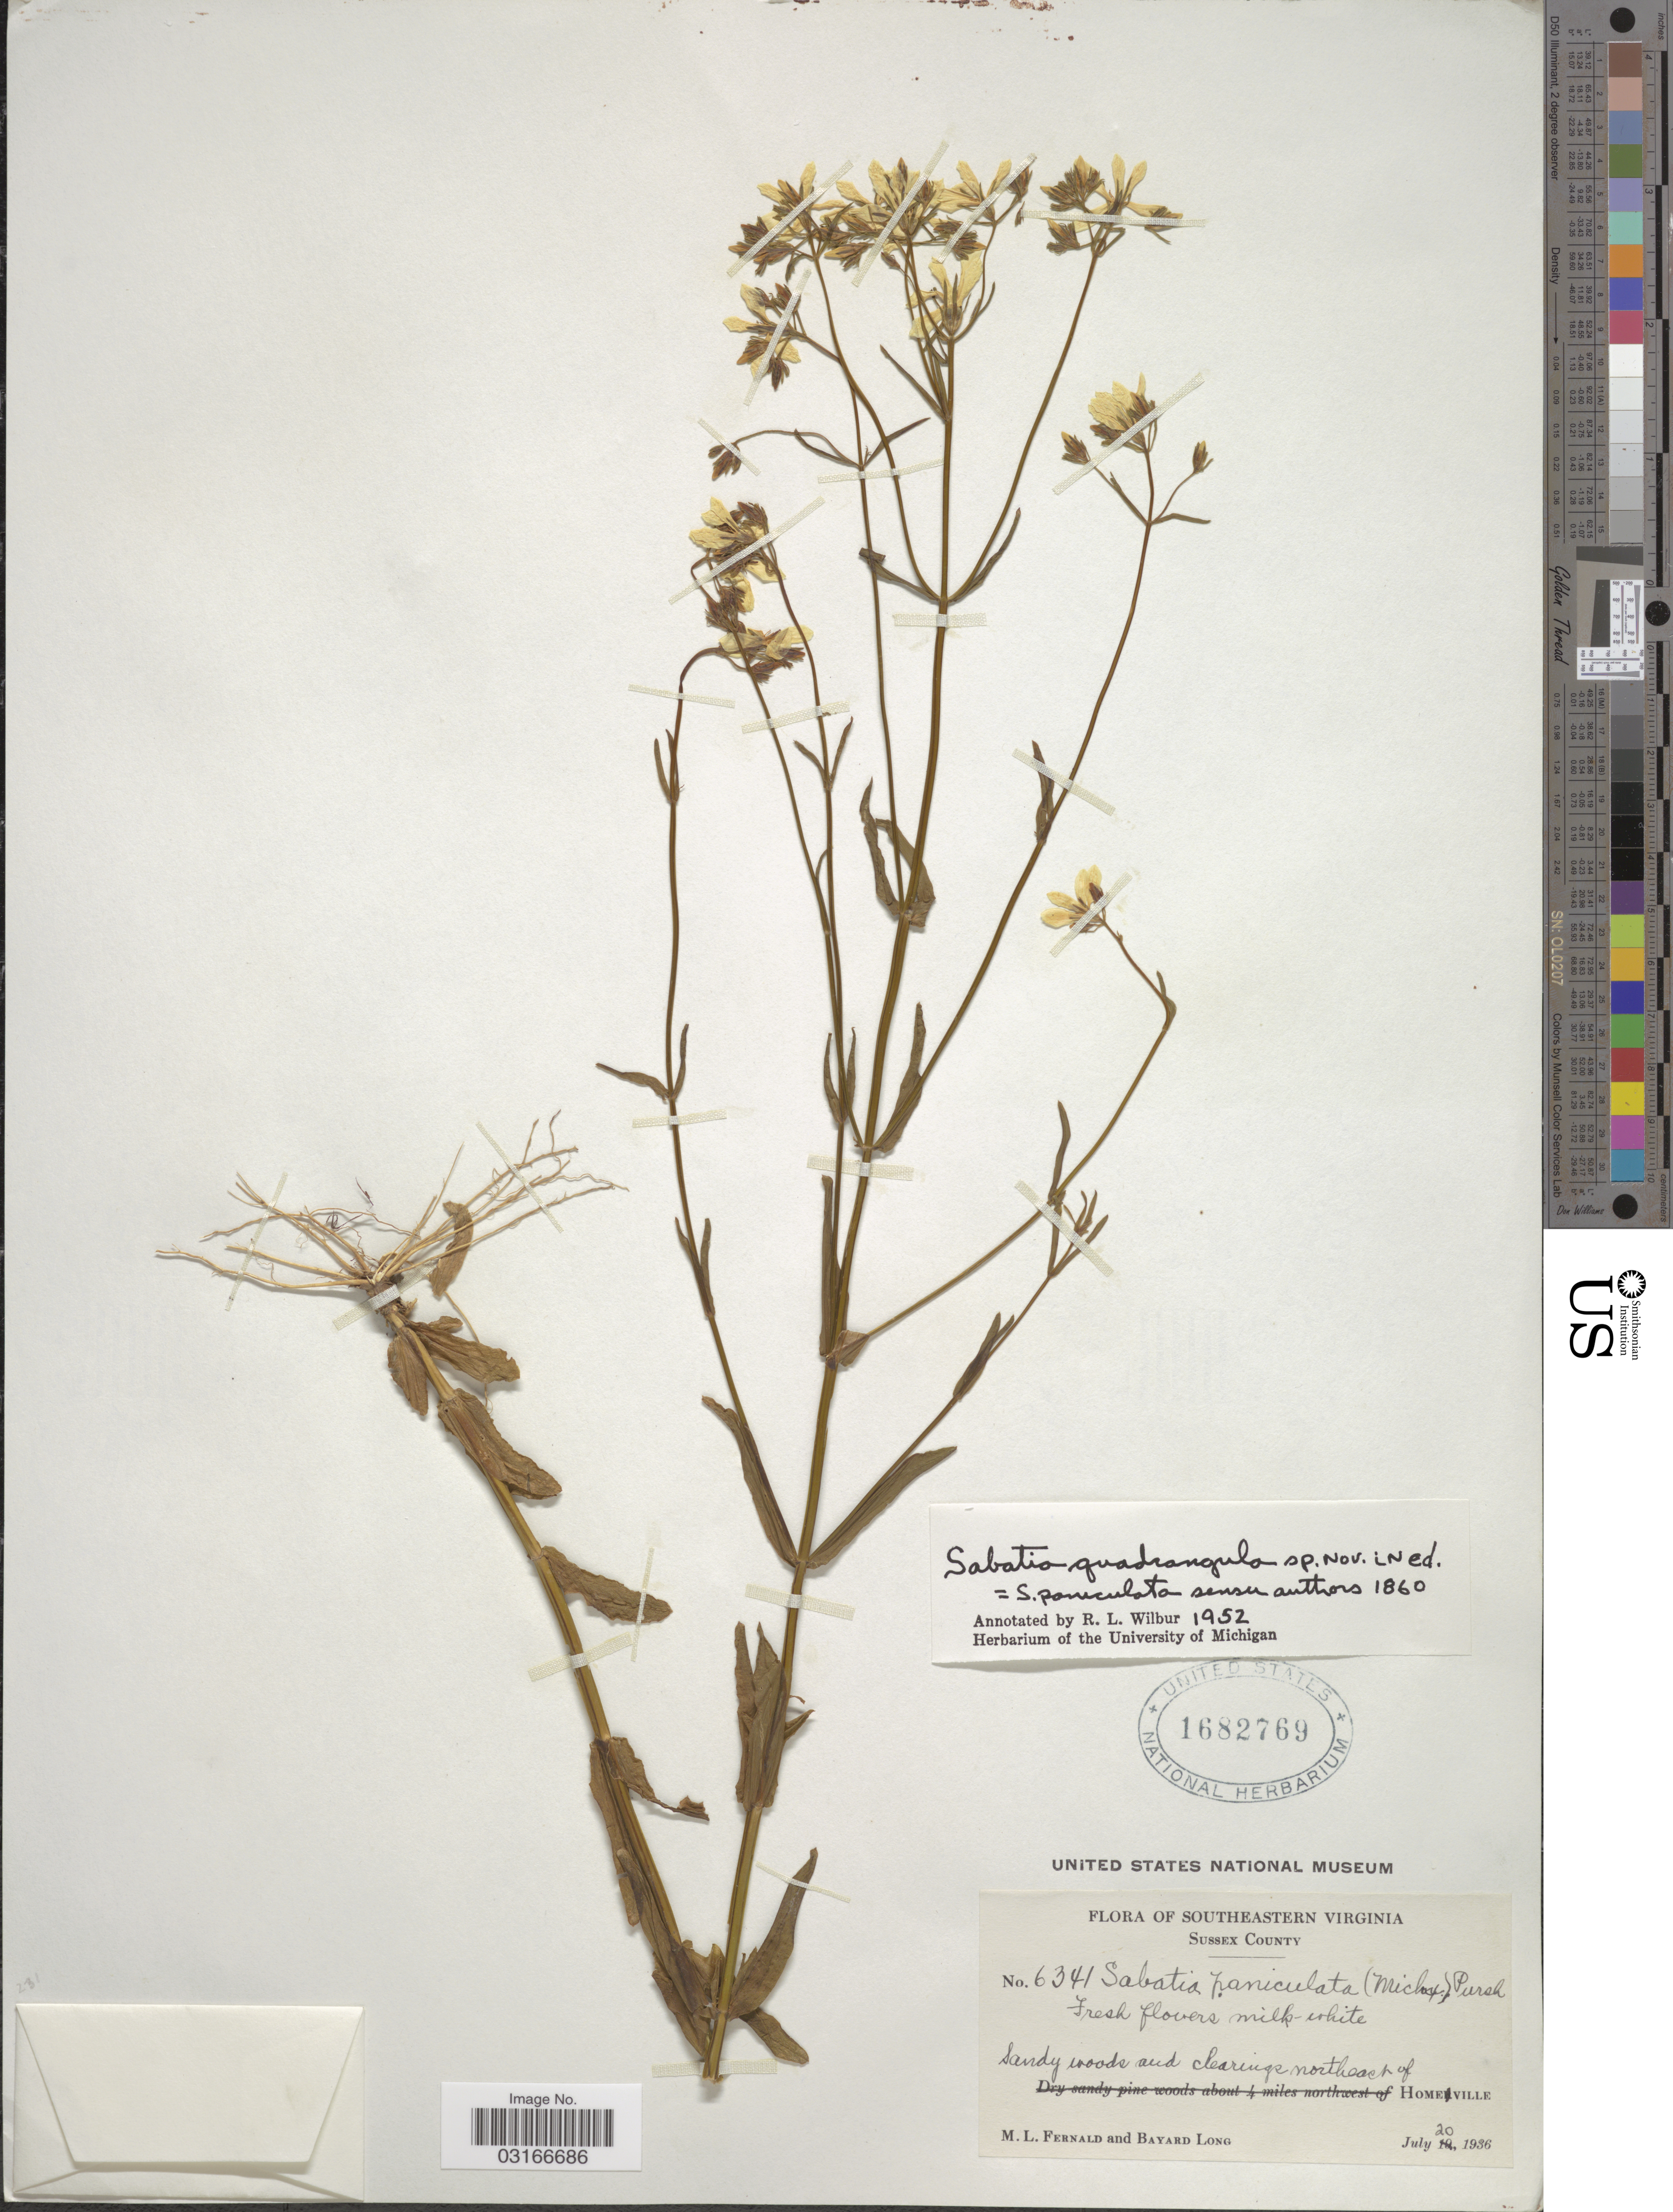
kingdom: Plantae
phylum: Tracheophyta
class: Magnoliopsida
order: Gentianales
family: Gentianaceae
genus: Sabatia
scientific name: Sabatia quadrangula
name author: Wilbur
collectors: M. L. Fernald & B. Long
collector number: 6341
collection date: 1936-07-30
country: United States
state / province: Virginia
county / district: Sussex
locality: Southeastern Virginia. Sussex County. Northeast of Homeville.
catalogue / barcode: US 1682769